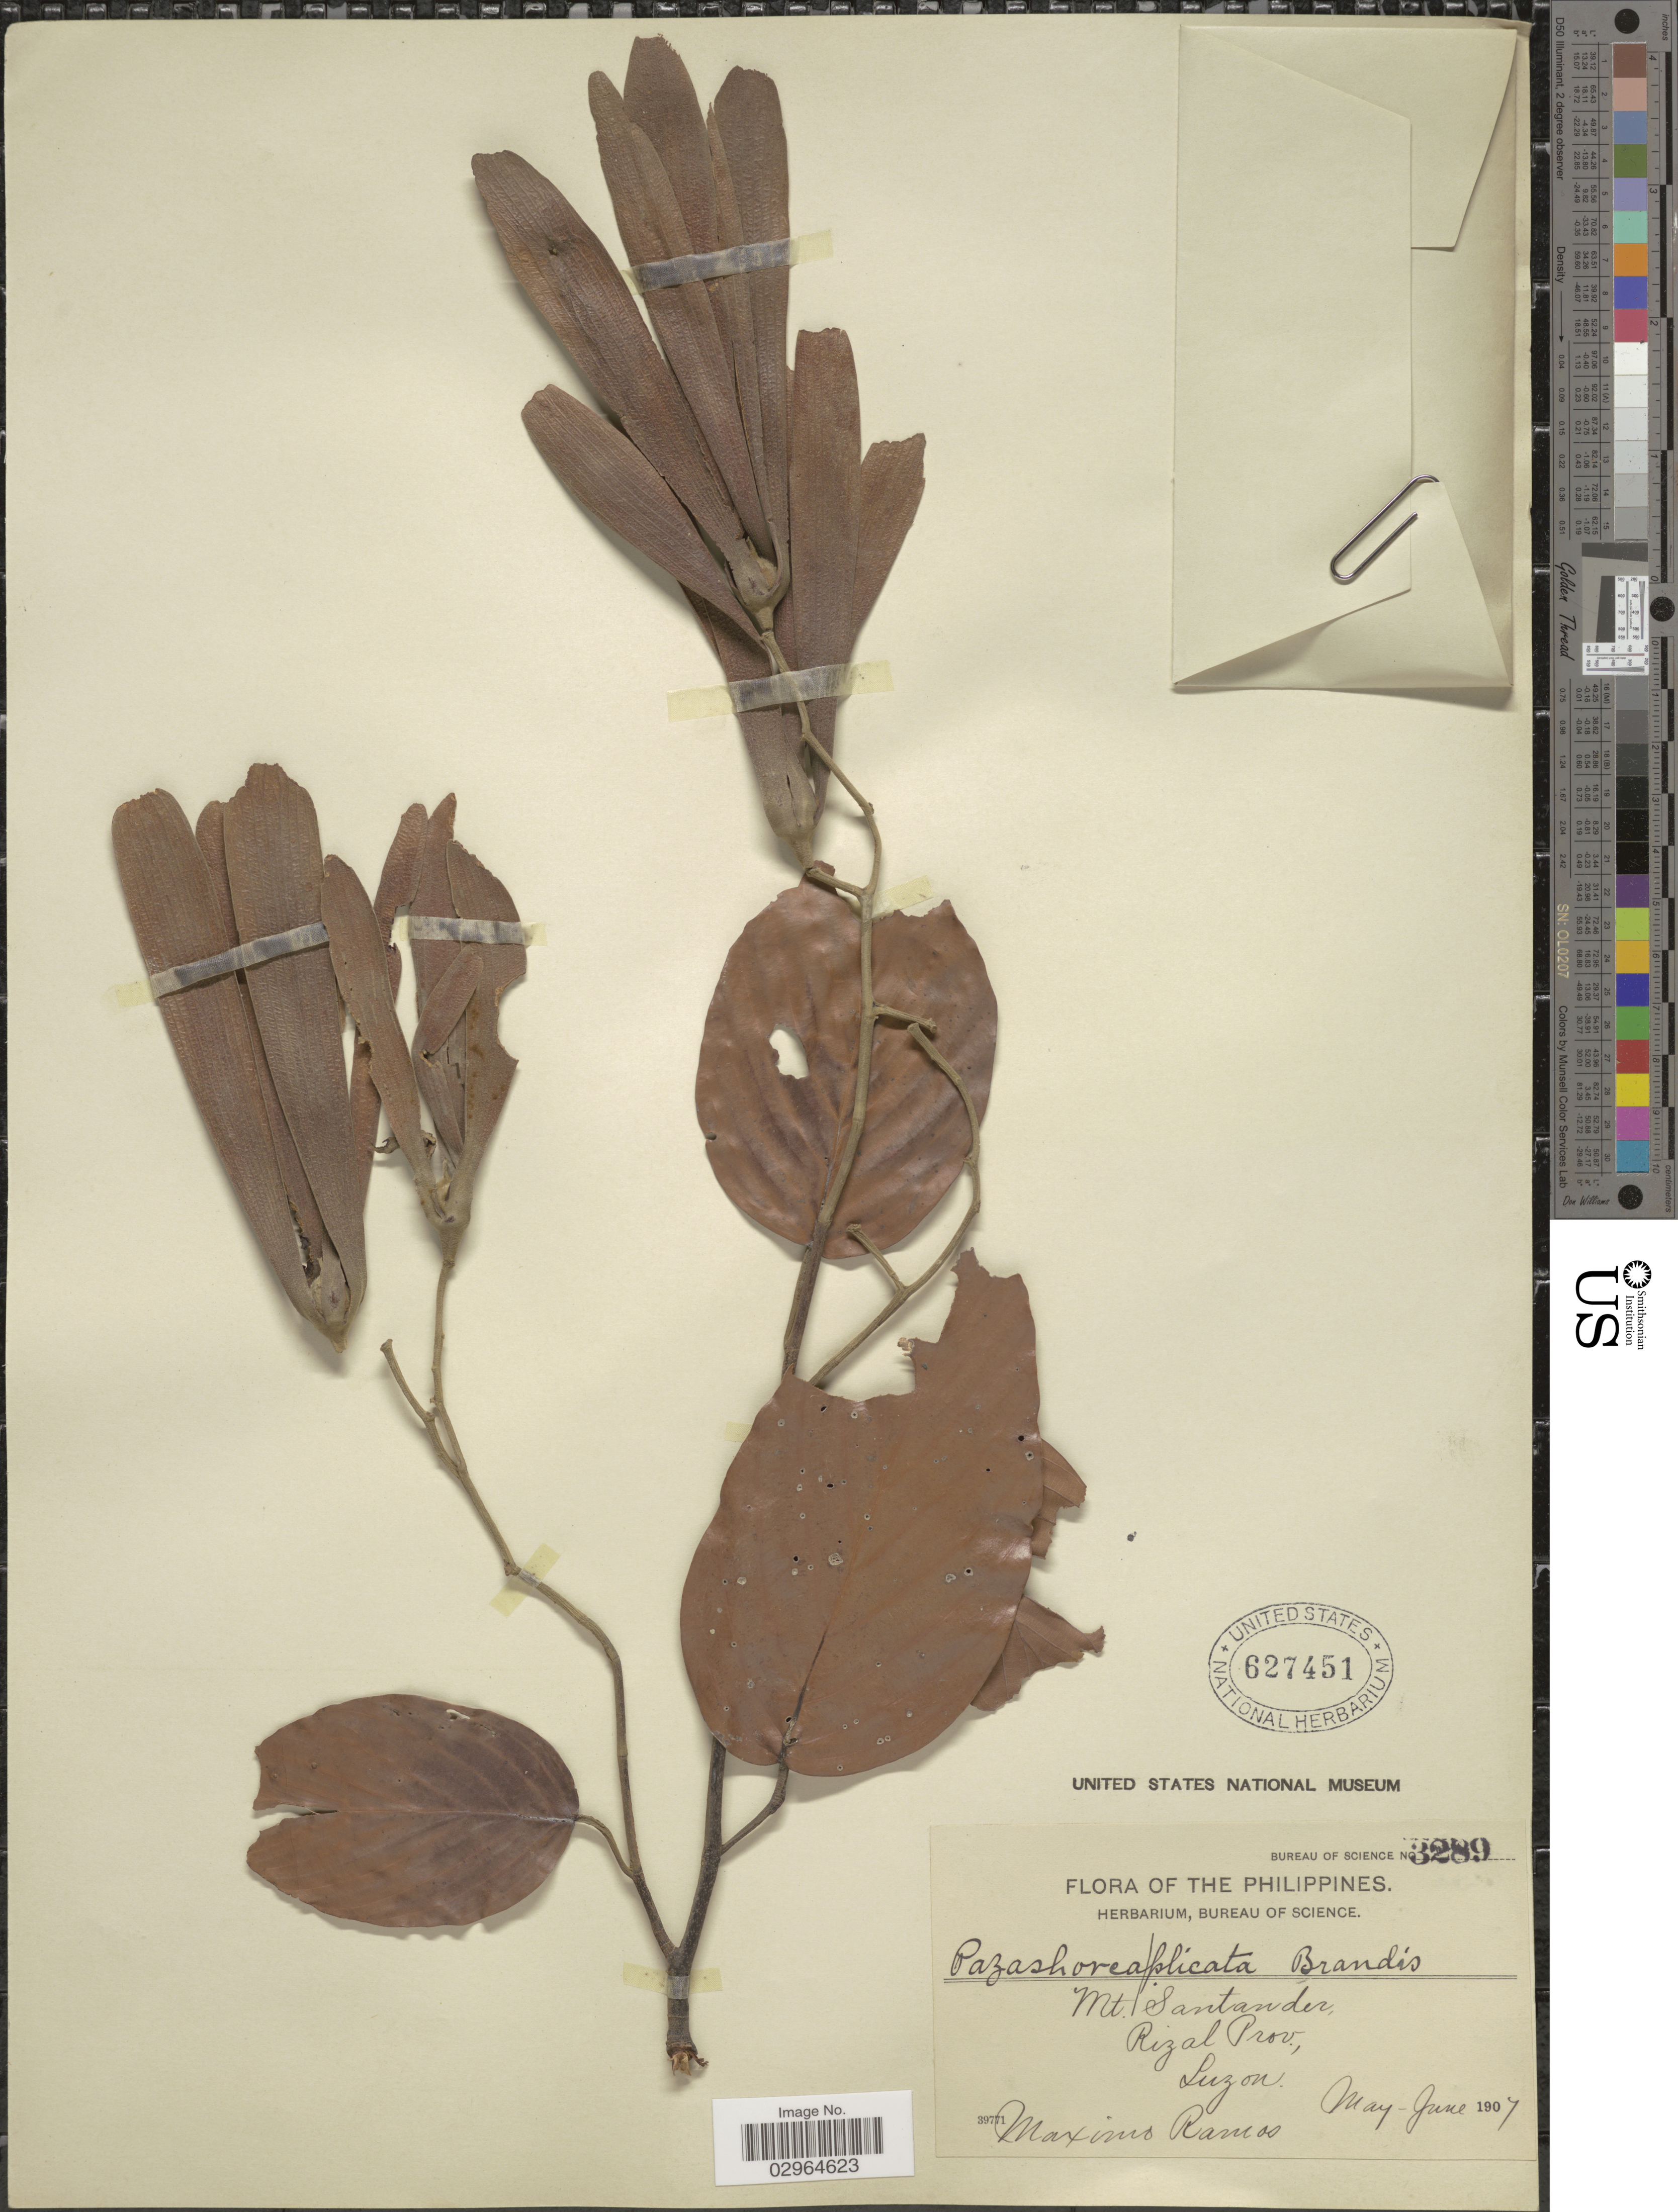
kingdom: Plantae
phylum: Tracheophyta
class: Magnoliopsida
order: Malvales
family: Dipterocarpaceae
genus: Parashorea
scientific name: Parashorea plicata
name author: Brandis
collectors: M. Ramos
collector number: Bureau of Science 3289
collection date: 1907-05/1907-06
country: Philippines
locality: Mt. Santander. Rizal Prov., Luzon.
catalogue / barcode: US 627451